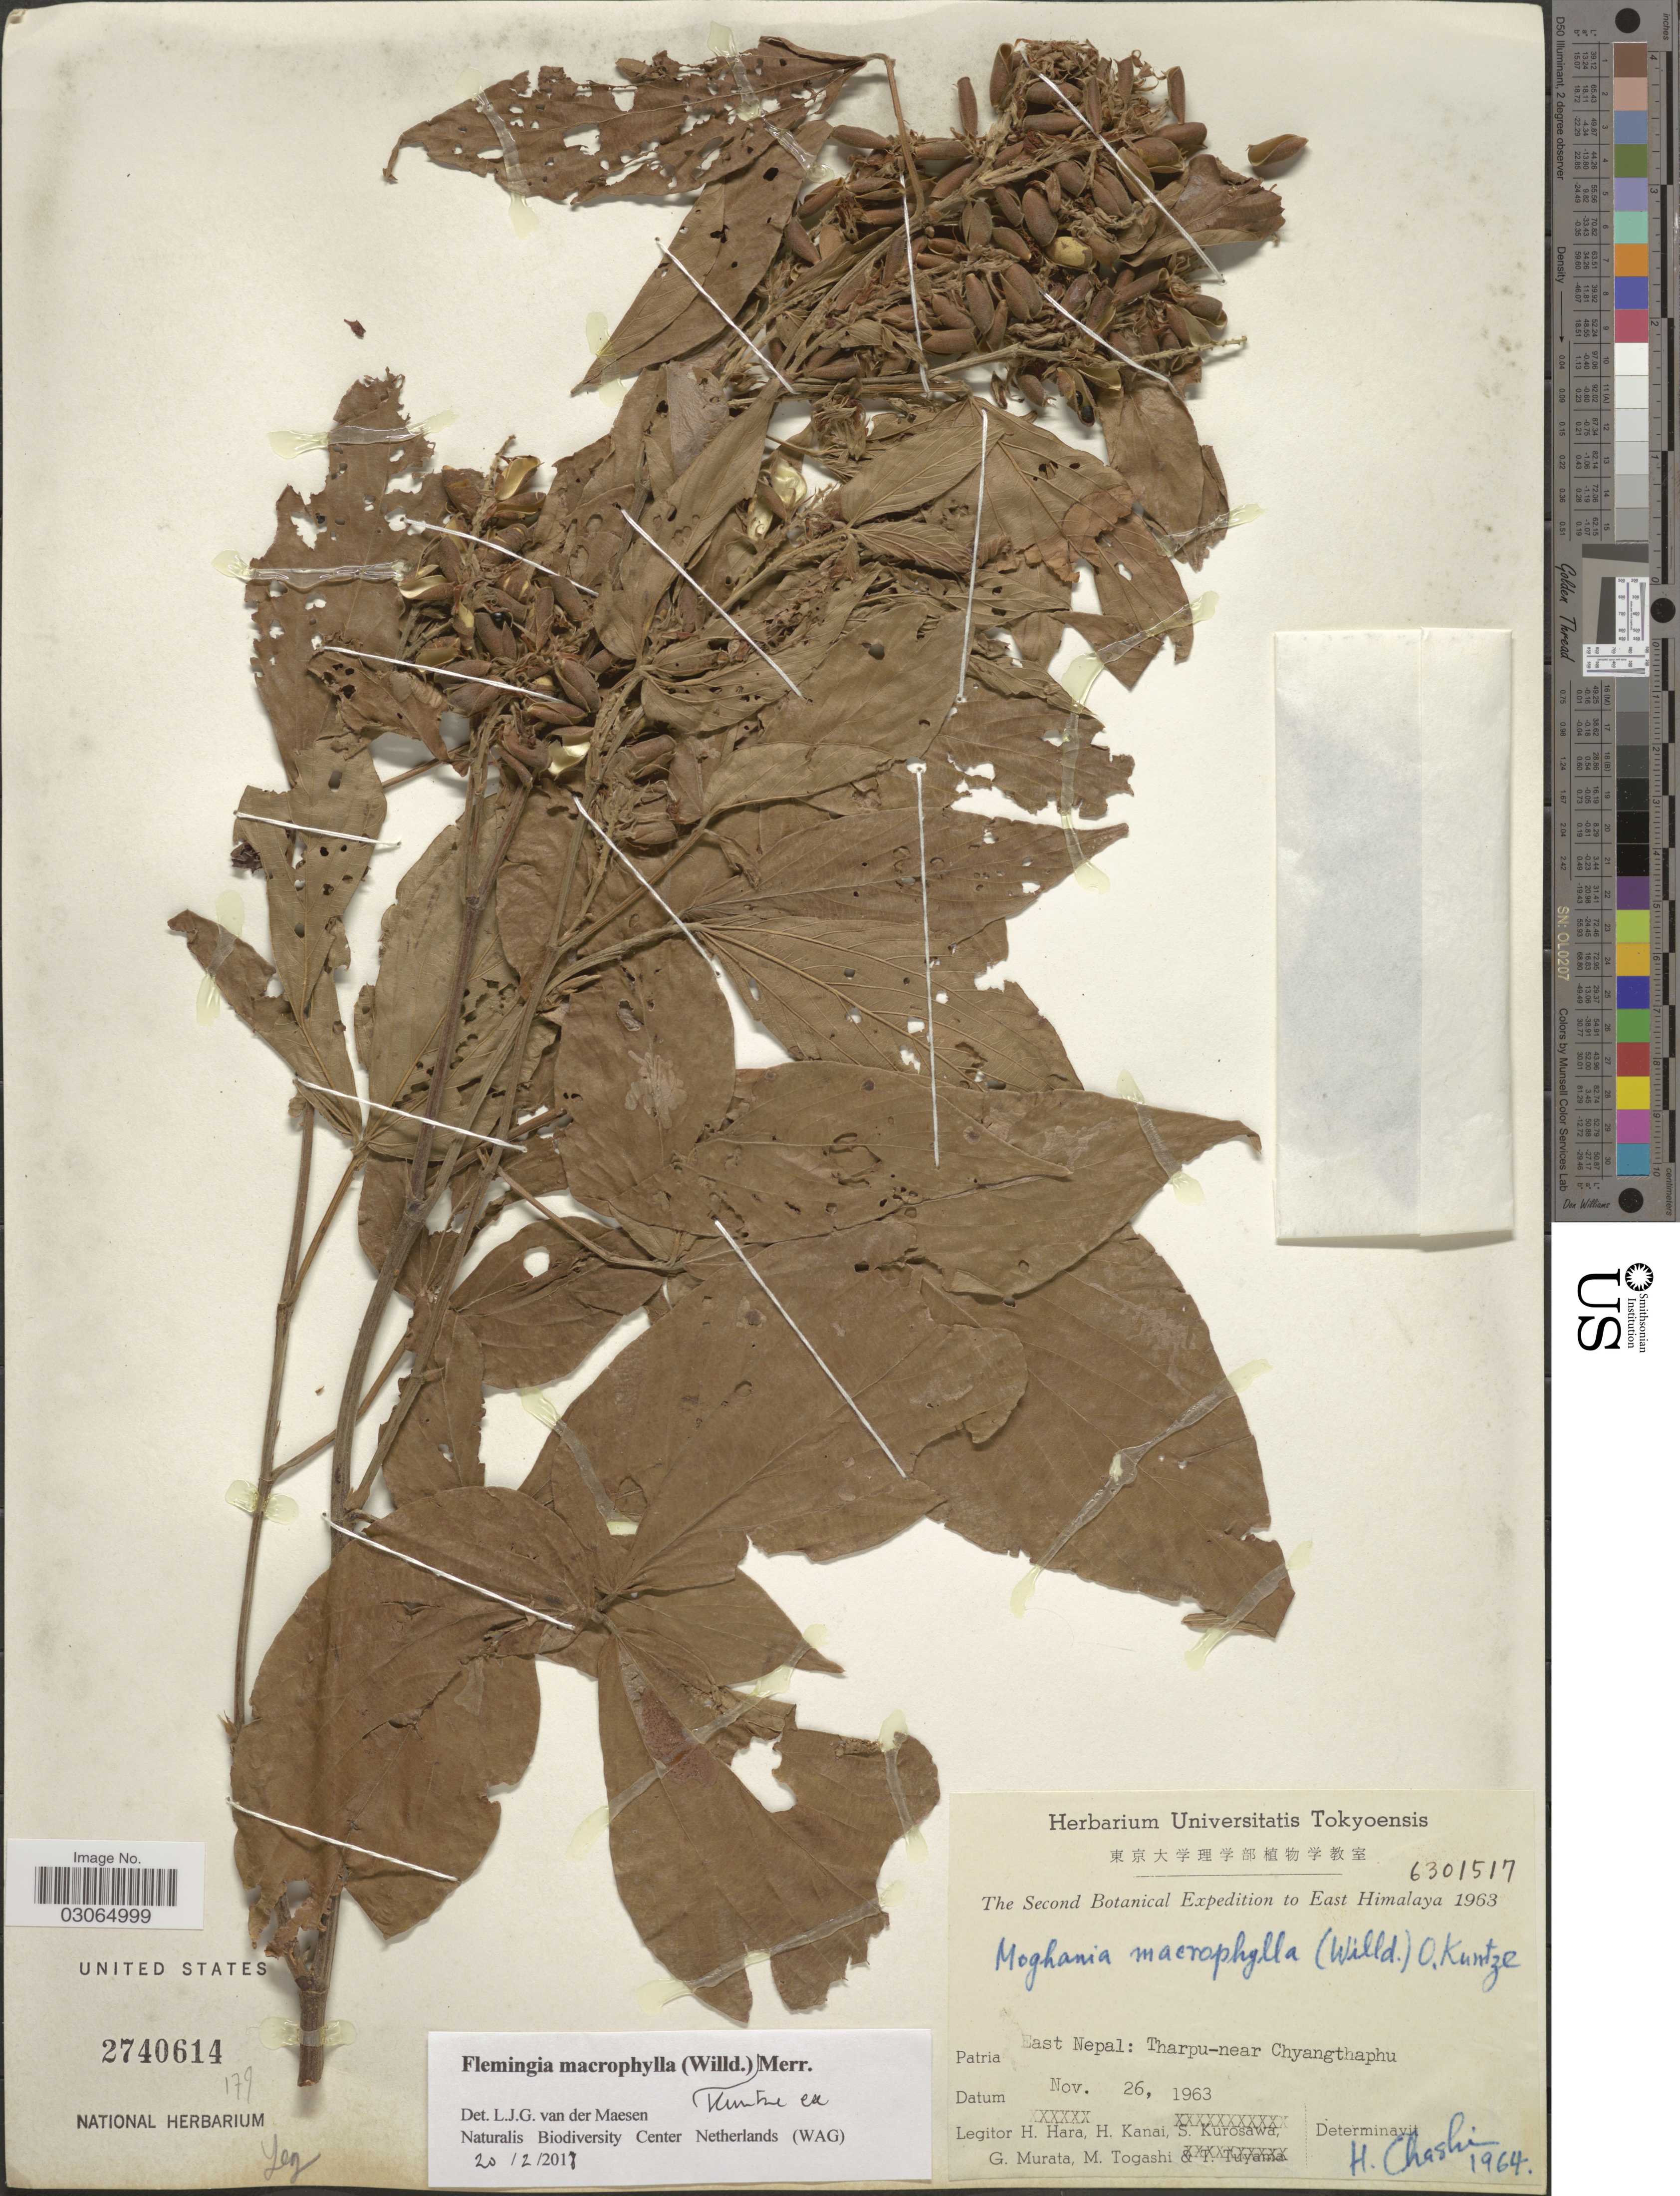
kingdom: Plantae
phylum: Tracheophyta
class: Magnoliopsida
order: Fabales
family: Fabaceae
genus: Flemingia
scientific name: Flemingia macrophylla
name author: (Willd.) Kuntze ex Merr.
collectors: H. Hara, H. Kanai, S. Kurosawa, G. Murata & et al.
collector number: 6301517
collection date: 1963-11-26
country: Nepal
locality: East Nepal: Tharpu-near Chyangthaphu.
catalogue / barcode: US 2740614